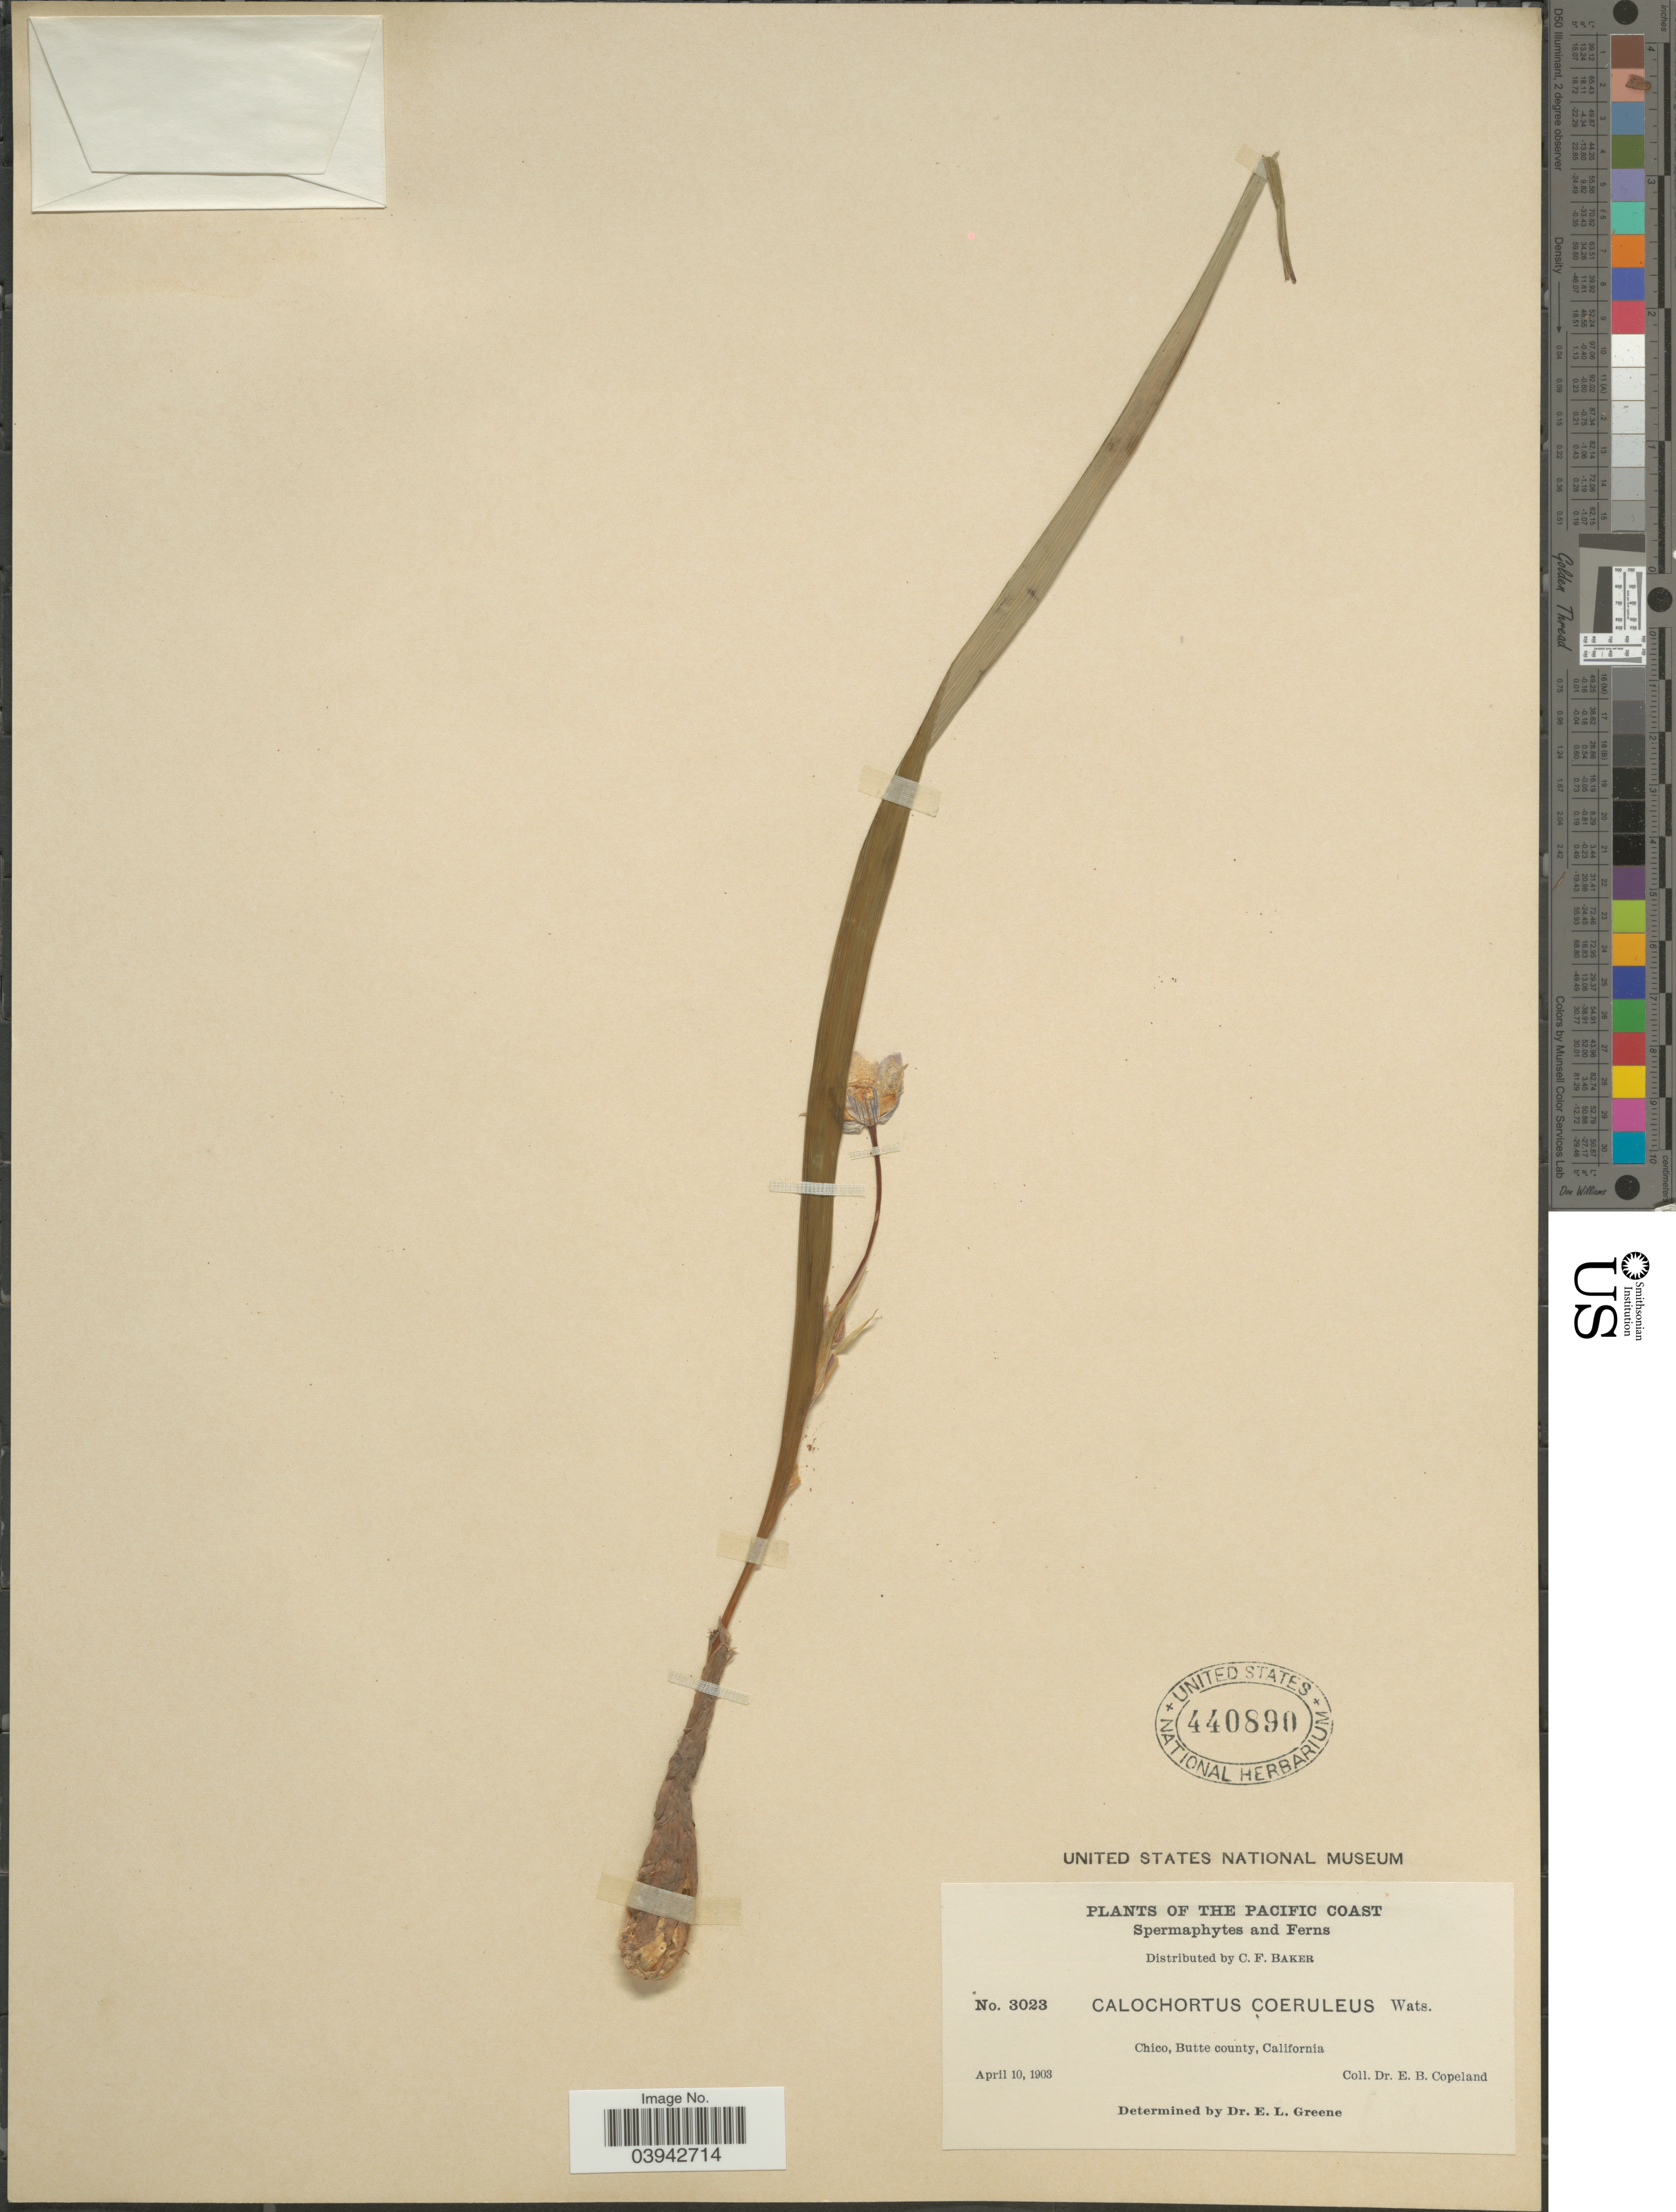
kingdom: Plantae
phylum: Tracheophyta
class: Liliopsida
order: Liliales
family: Liliaceae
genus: Calochortus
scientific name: Calochortus maweanus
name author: Leichtlin ex Baker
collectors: E. B. Copeland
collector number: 3028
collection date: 1903-04-10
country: United States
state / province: California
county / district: Butte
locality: The Pacific Slopes. Chico, Butte county.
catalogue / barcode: US 440890